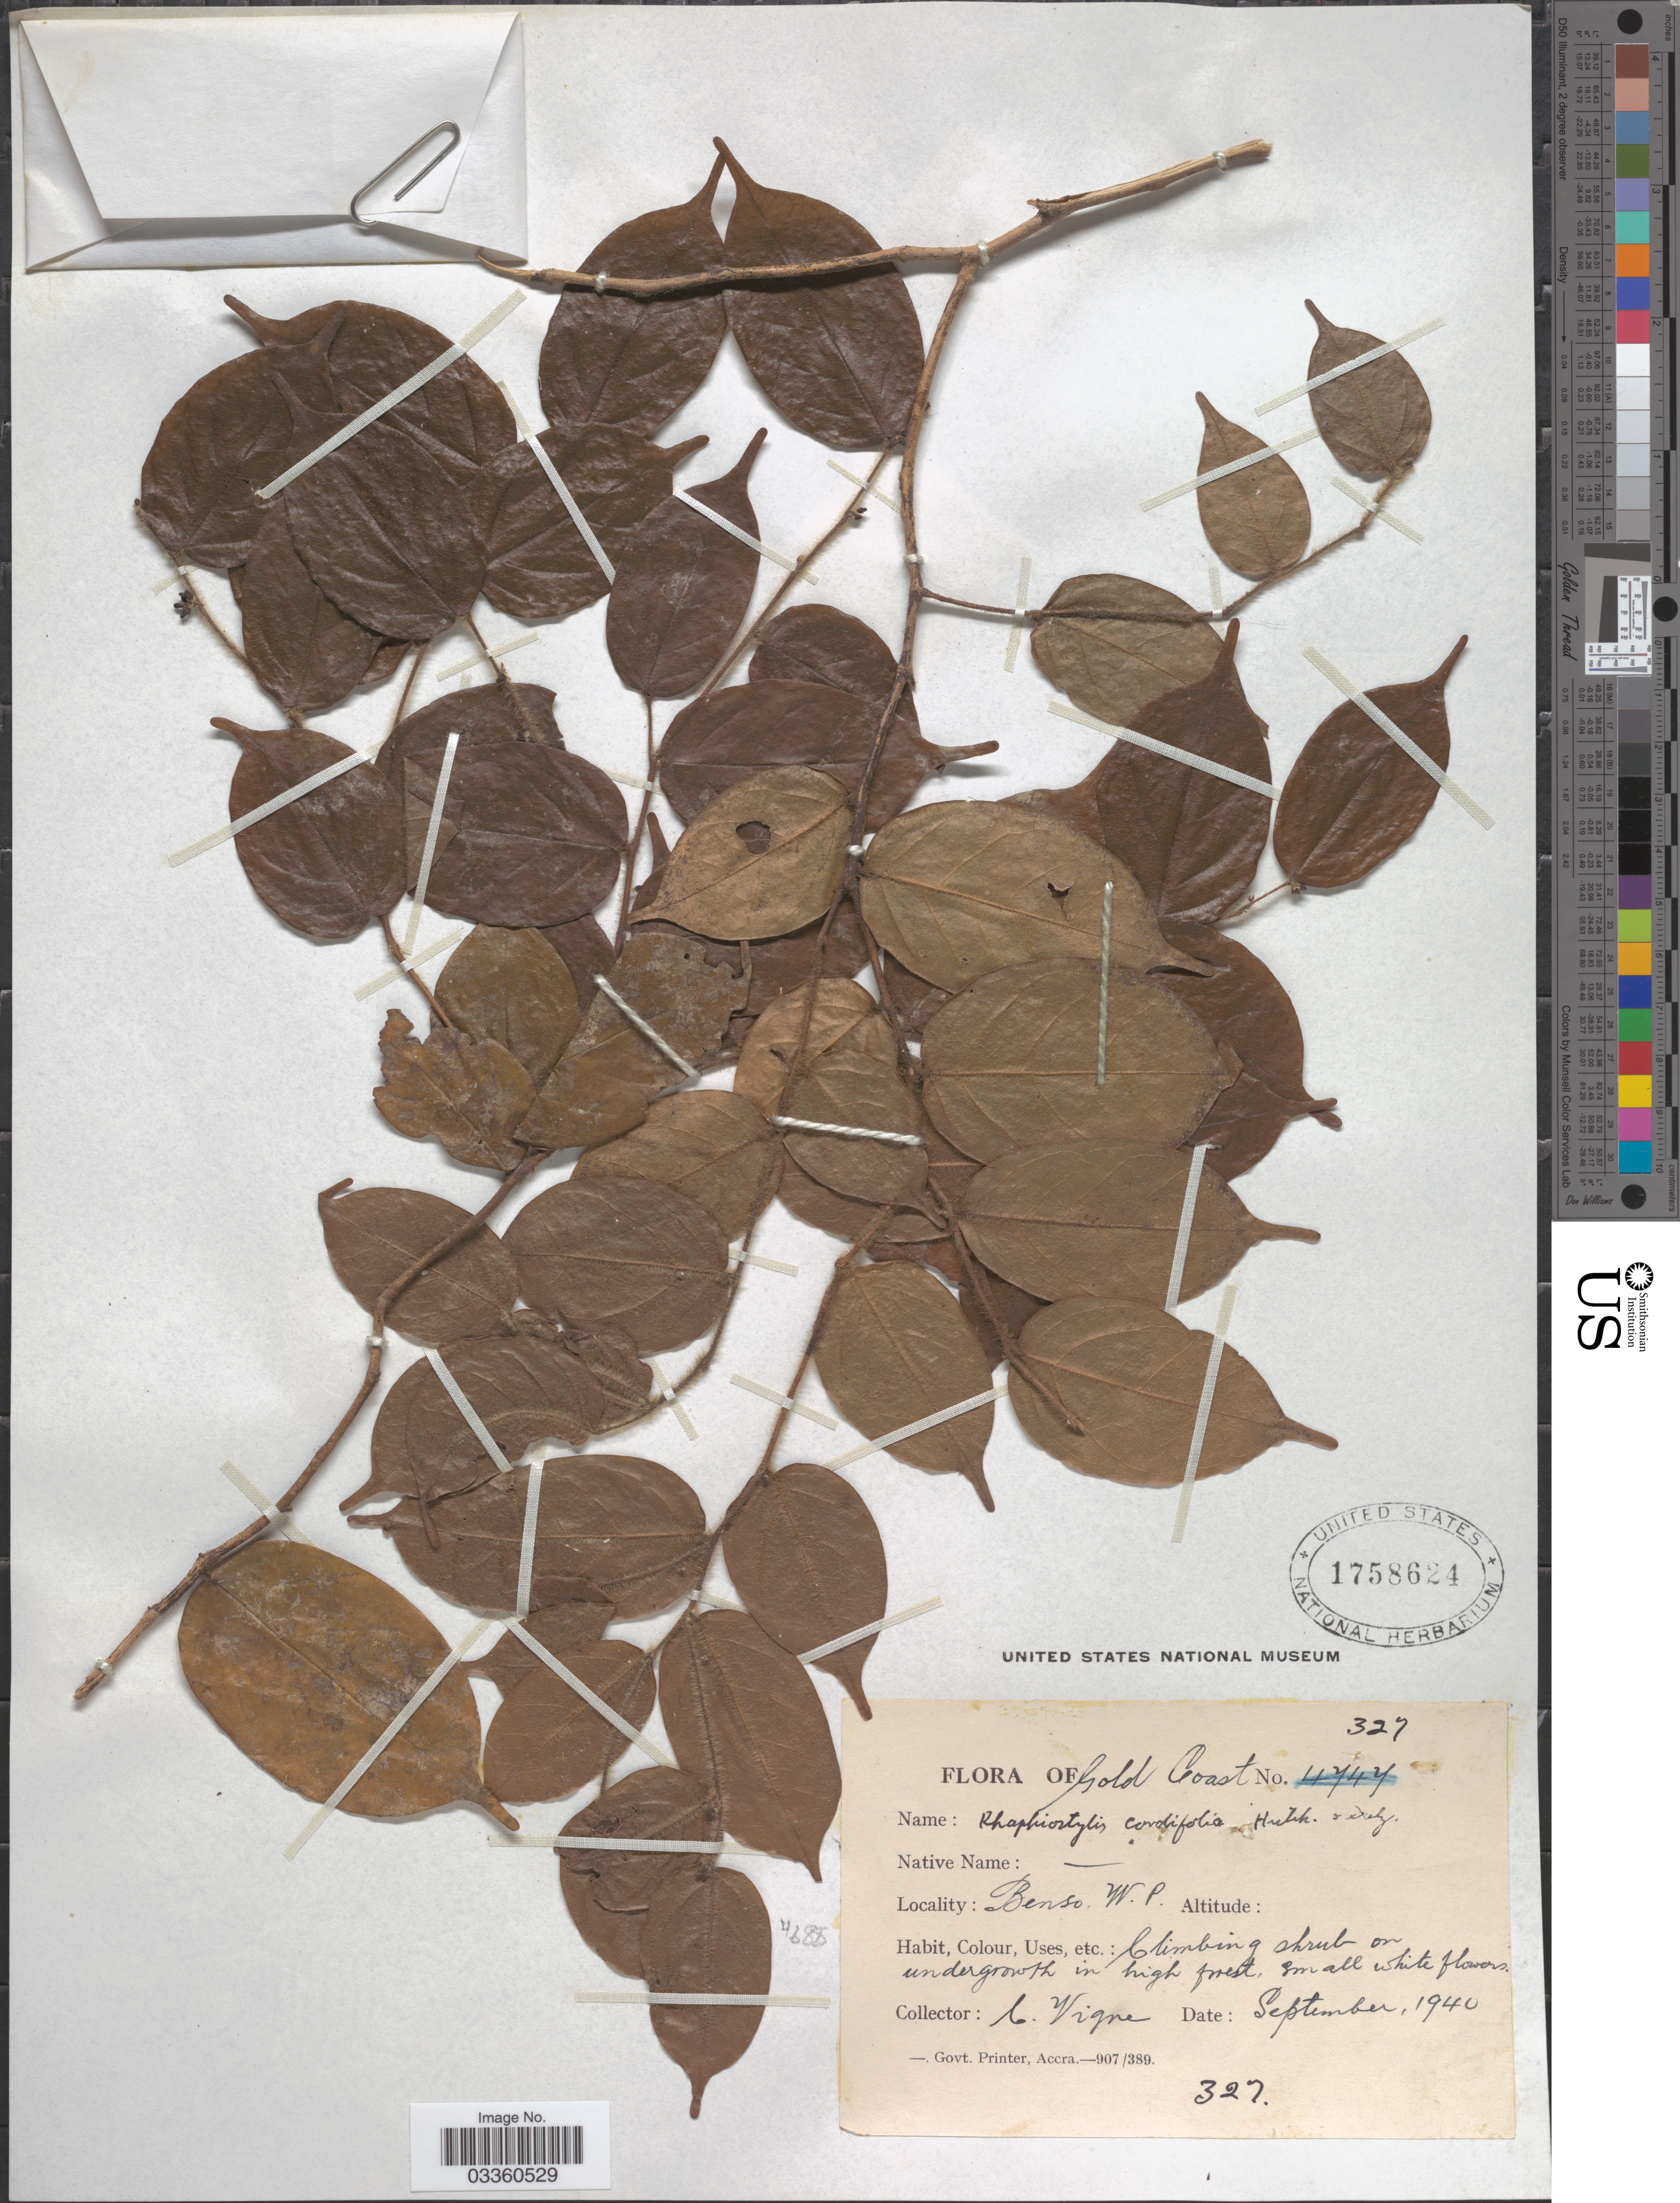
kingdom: Plantae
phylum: Tracheophyta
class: Magnoliopsida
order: Metteniusales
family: Metteniusaceae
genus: Rhaphiostylis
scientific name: Rhaphiostylis cordifolia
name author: Hutch. & Dalziel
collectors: C. Vigne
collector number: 327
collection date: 1940-09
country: Ghana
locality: Gold Coast. Benso, W. P.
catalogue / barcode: US 1758624